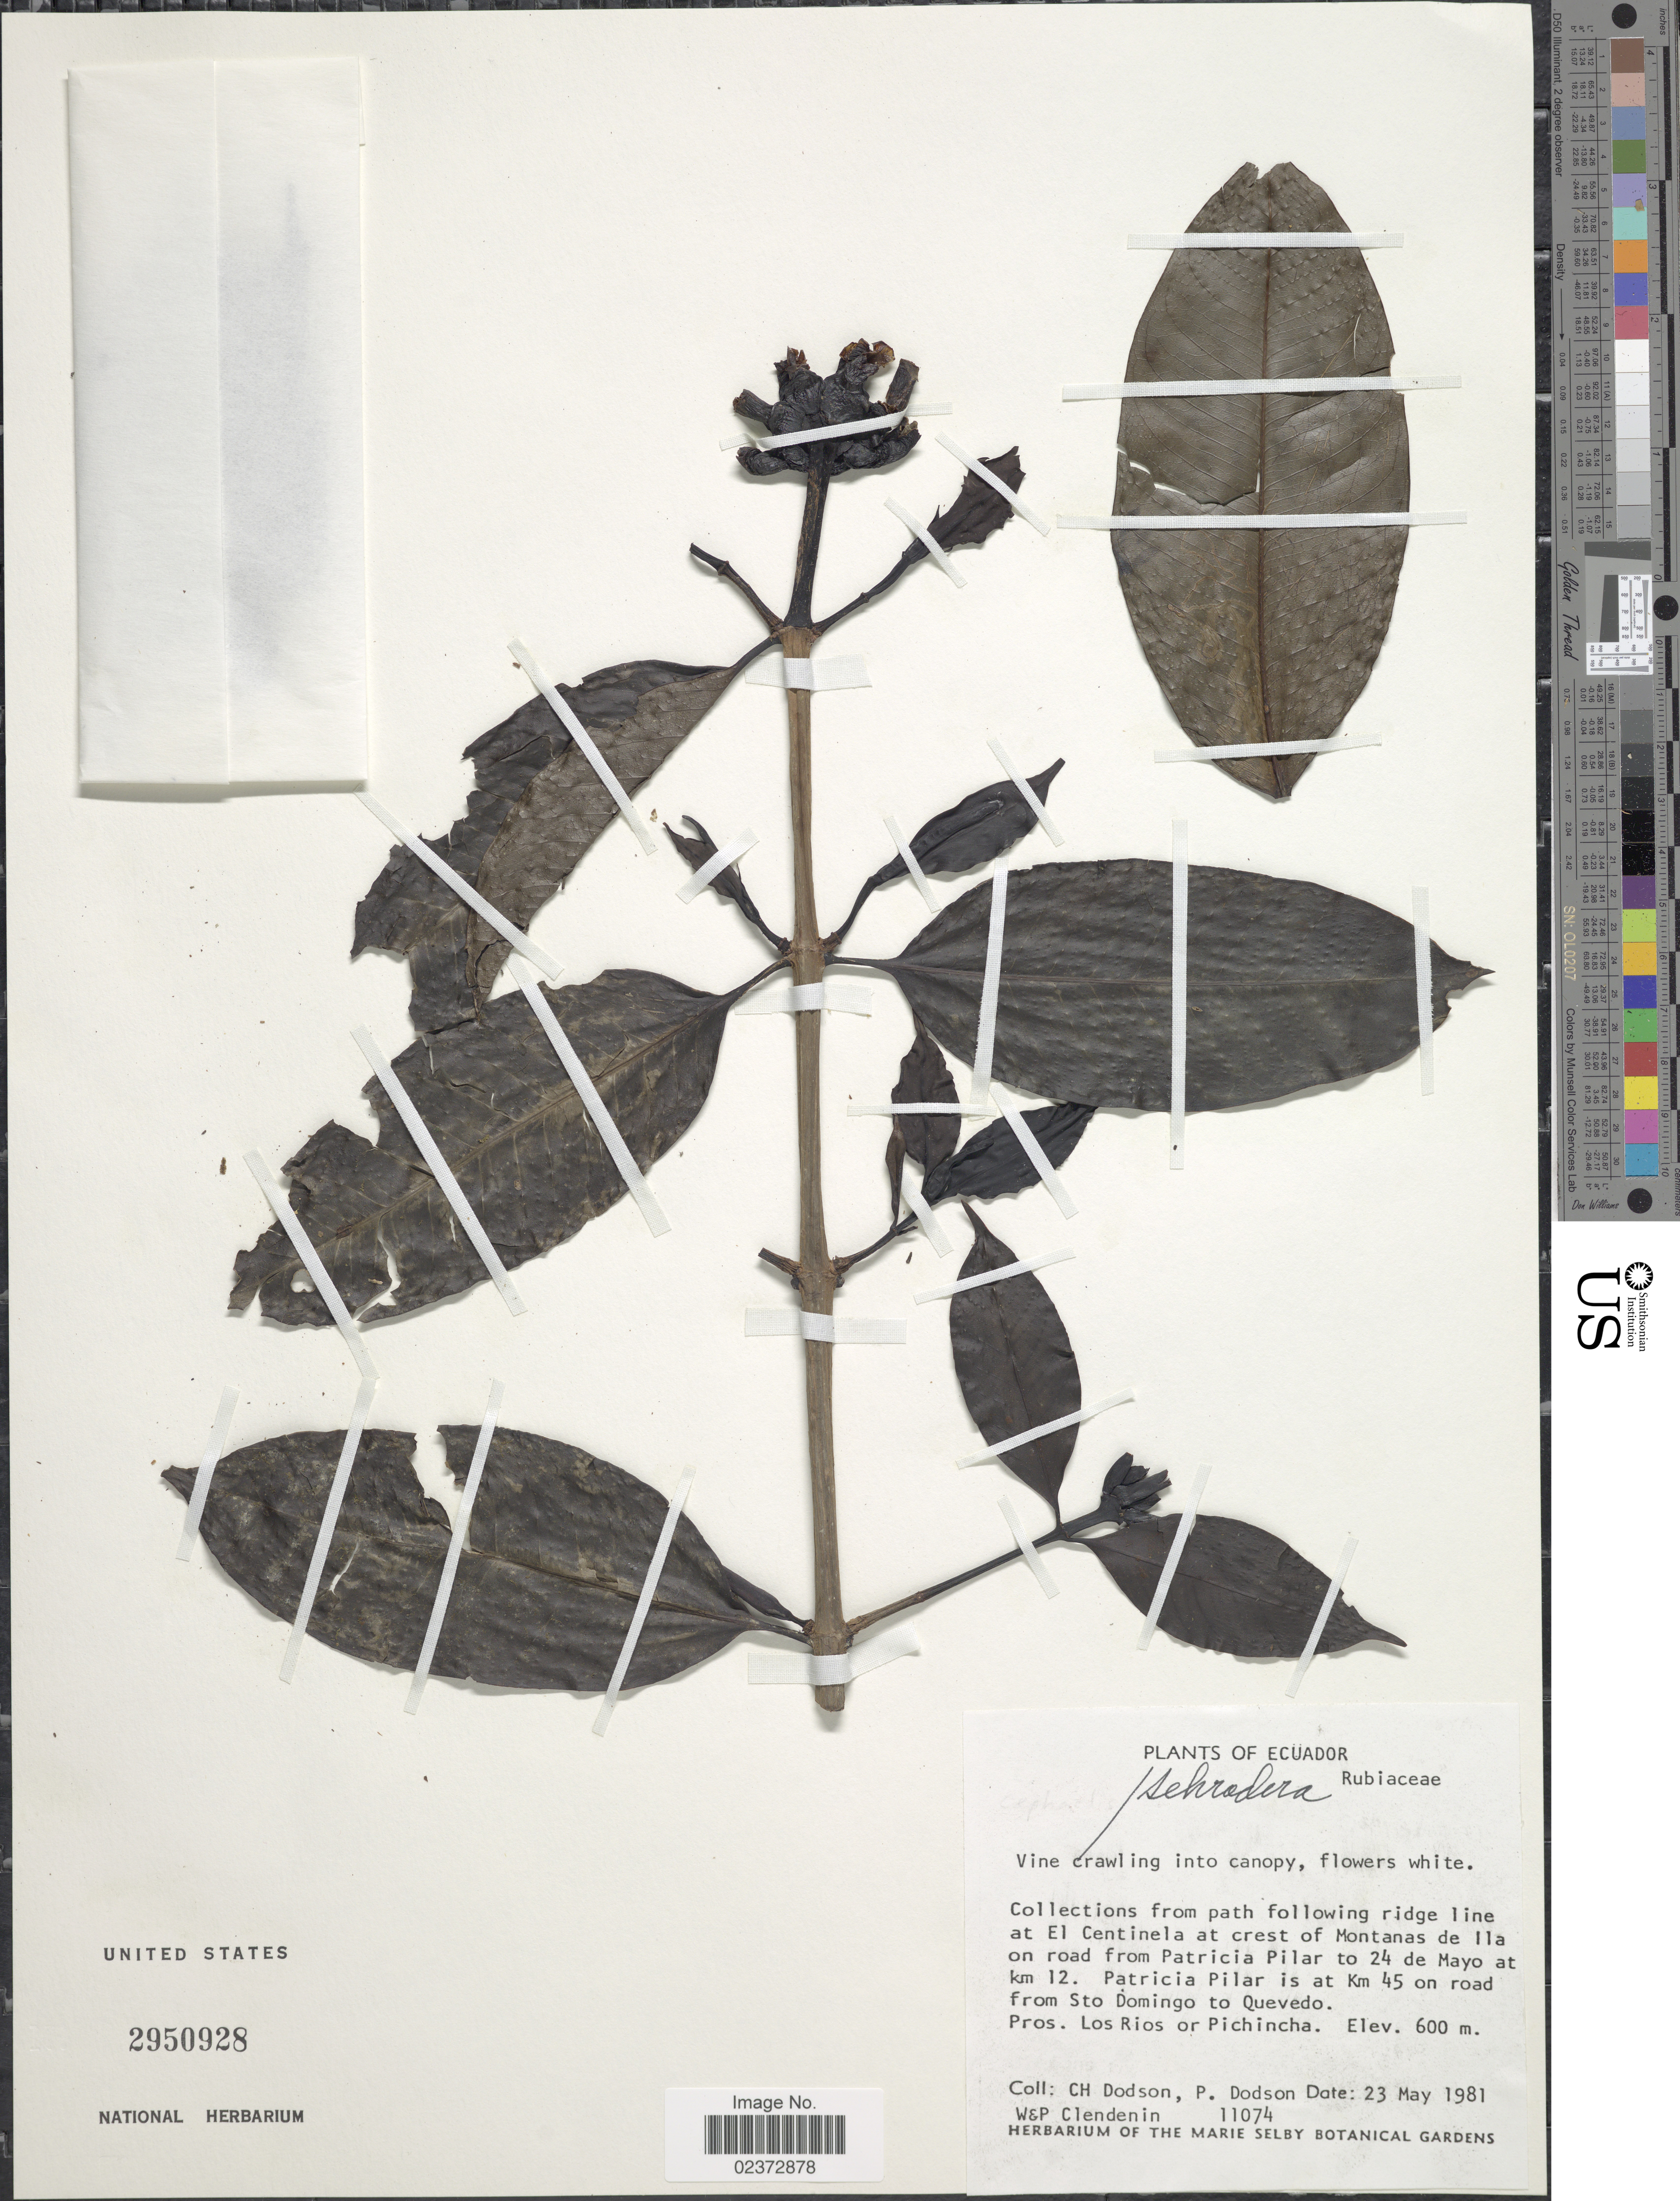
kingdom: Plantae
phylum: Tracheophyta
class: Magnoliopsida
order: Gentianales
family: Rubiaceae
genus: Schradera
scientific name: Schradera sp.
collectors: C. H. Dodson, P. Dodson, W. Clendenin & P. Clendenin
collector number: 11074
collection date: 1981-05-23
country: Ecuador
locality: Collection from path following ridge line at El Centinela at crest of Montanas de Ila on road from Patricia Pilar to 24 de Mayo at km 12. Patricia Pilar is at Km 45 on road from Sto Domingo to Quevedo, Pros. Los Rios or Pichina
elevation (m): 600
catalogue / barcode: US 2950928